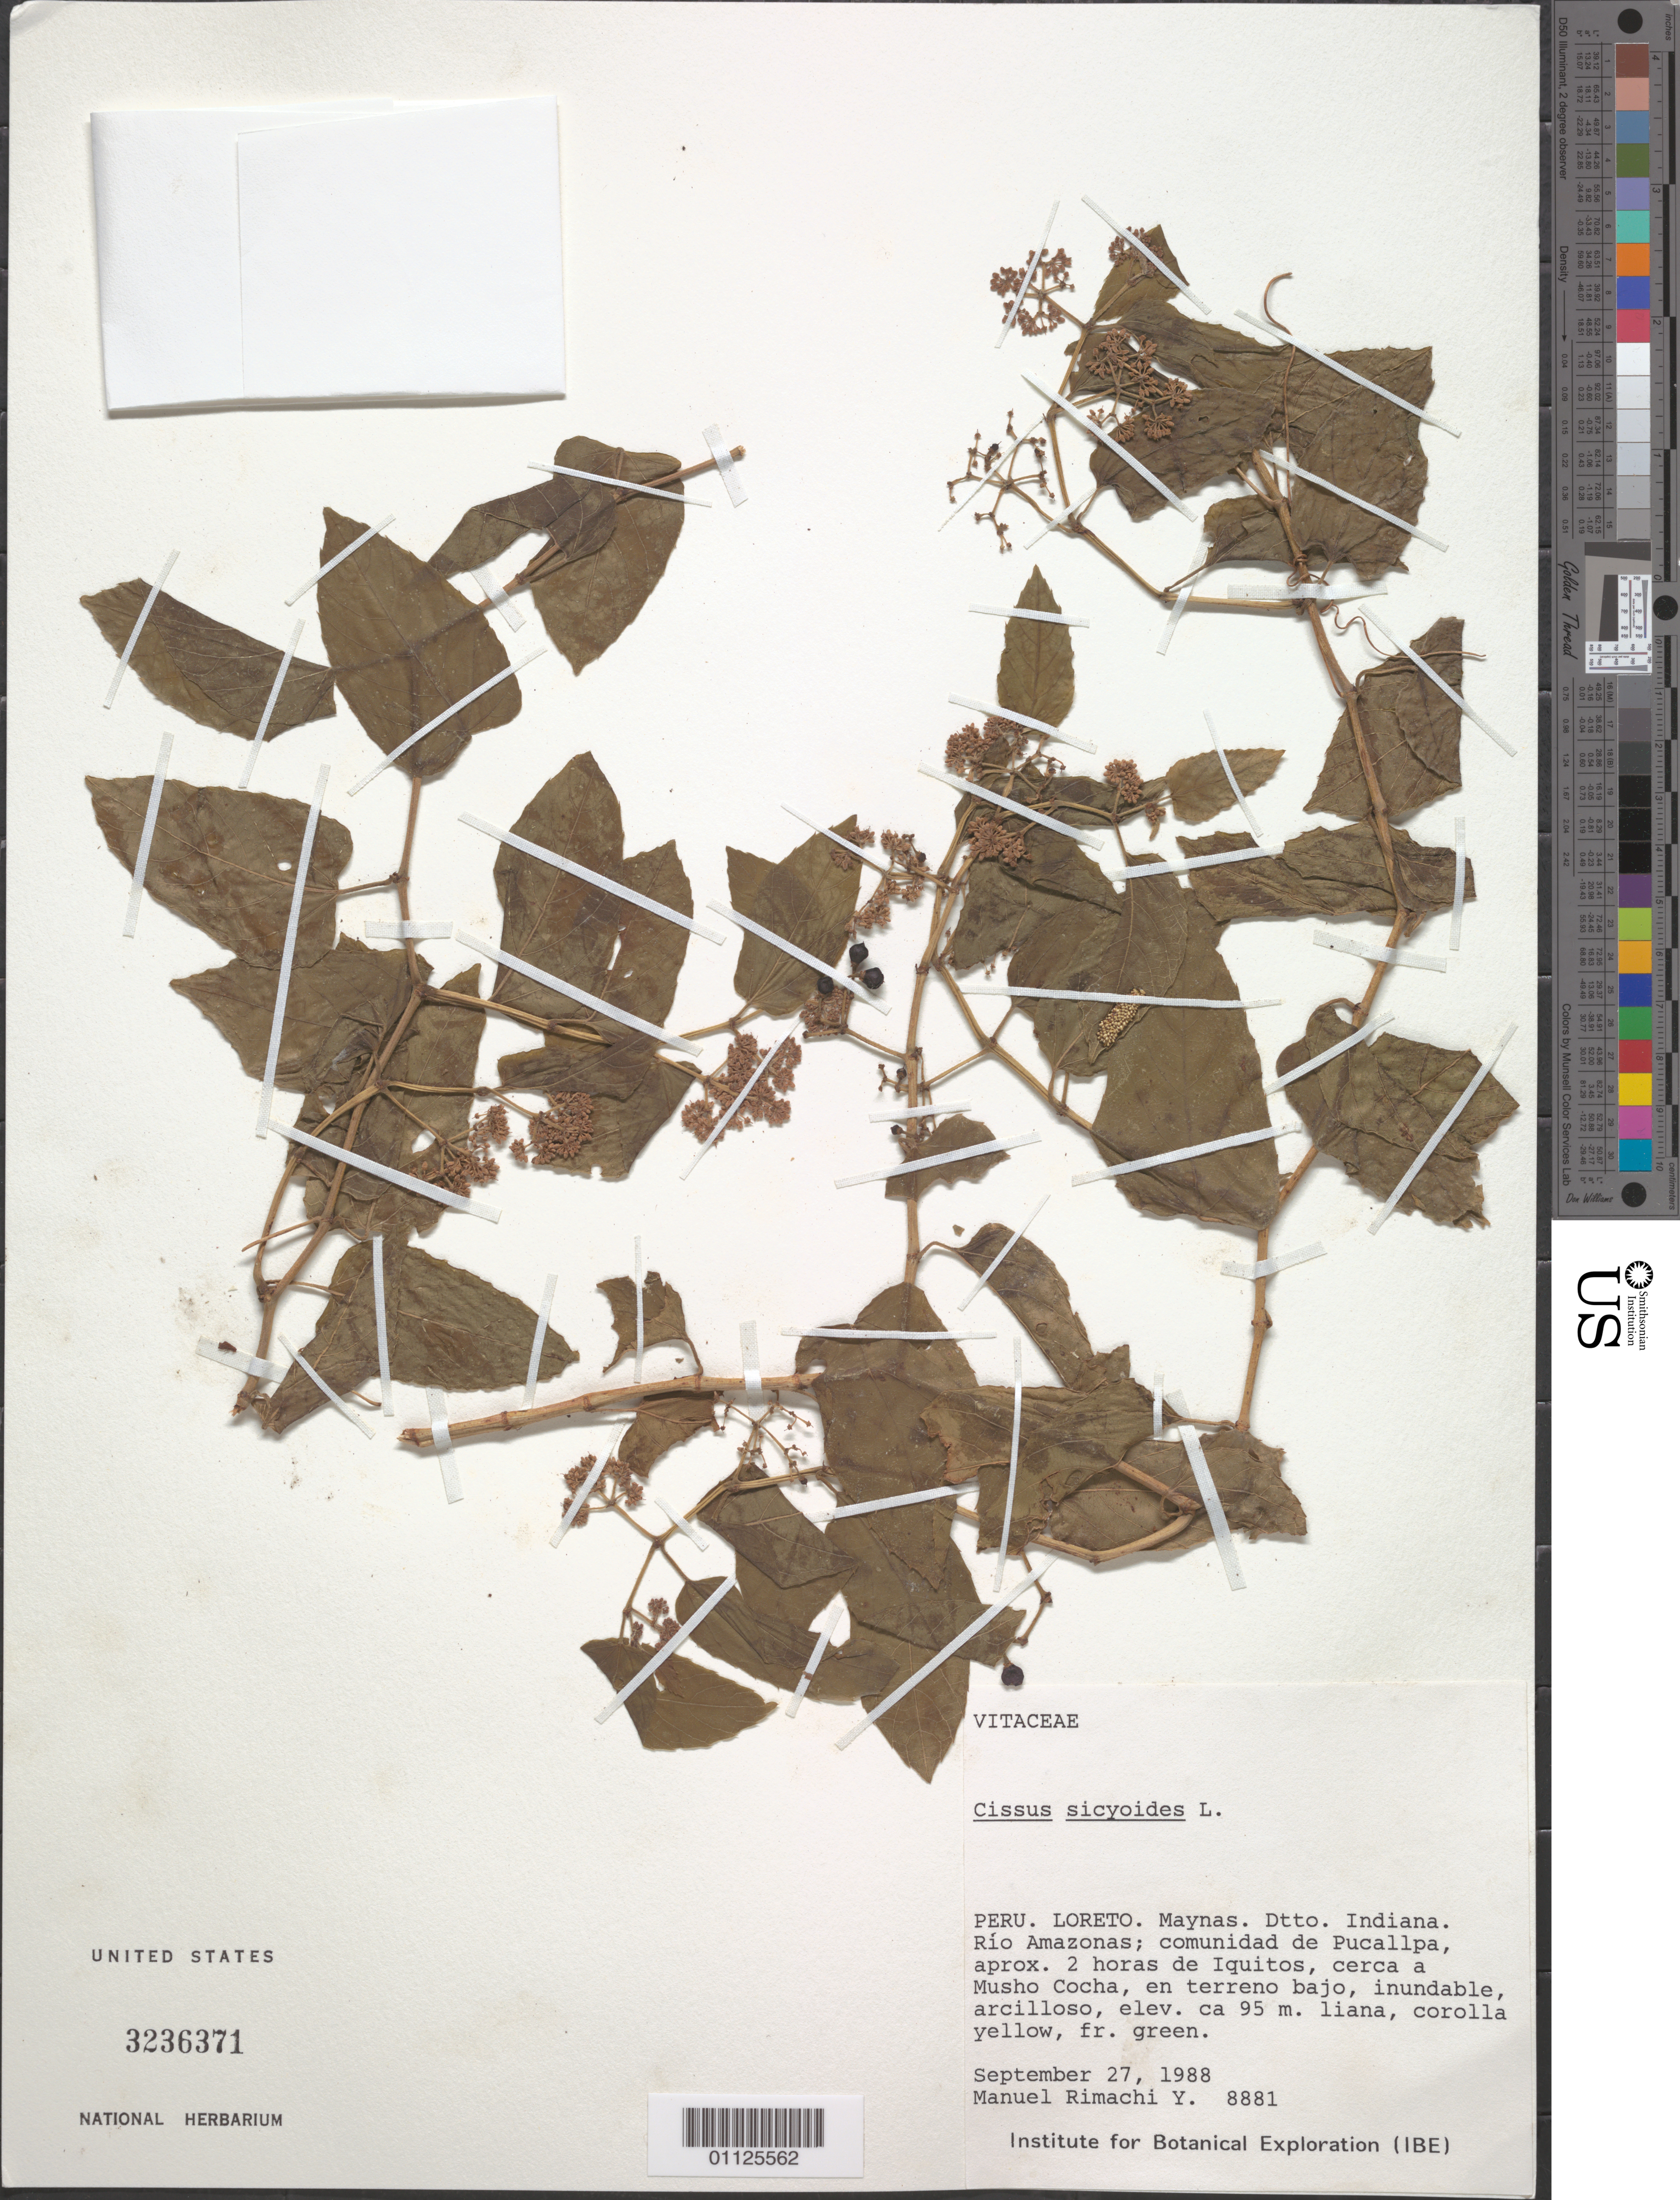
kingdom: Plantae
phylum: Tracheophyta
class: Magnoliopsida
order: Vitales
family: Vitaceae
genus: Cissus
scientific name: Cissus verticillata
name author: (L.) Nicolson & C.E. Jarvis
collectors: M. Rimachi Y.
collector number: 8881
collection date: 1988-09-27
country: Peru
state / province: Loreto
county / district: Maynas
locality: Dtto. Indiana. Rio Amazonas; comunidad de Pucallpa, aprox. 2 horas de Iquitos, cerca a Musho Cocha.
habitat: Liana.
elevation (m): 95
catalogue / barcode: US 3236371